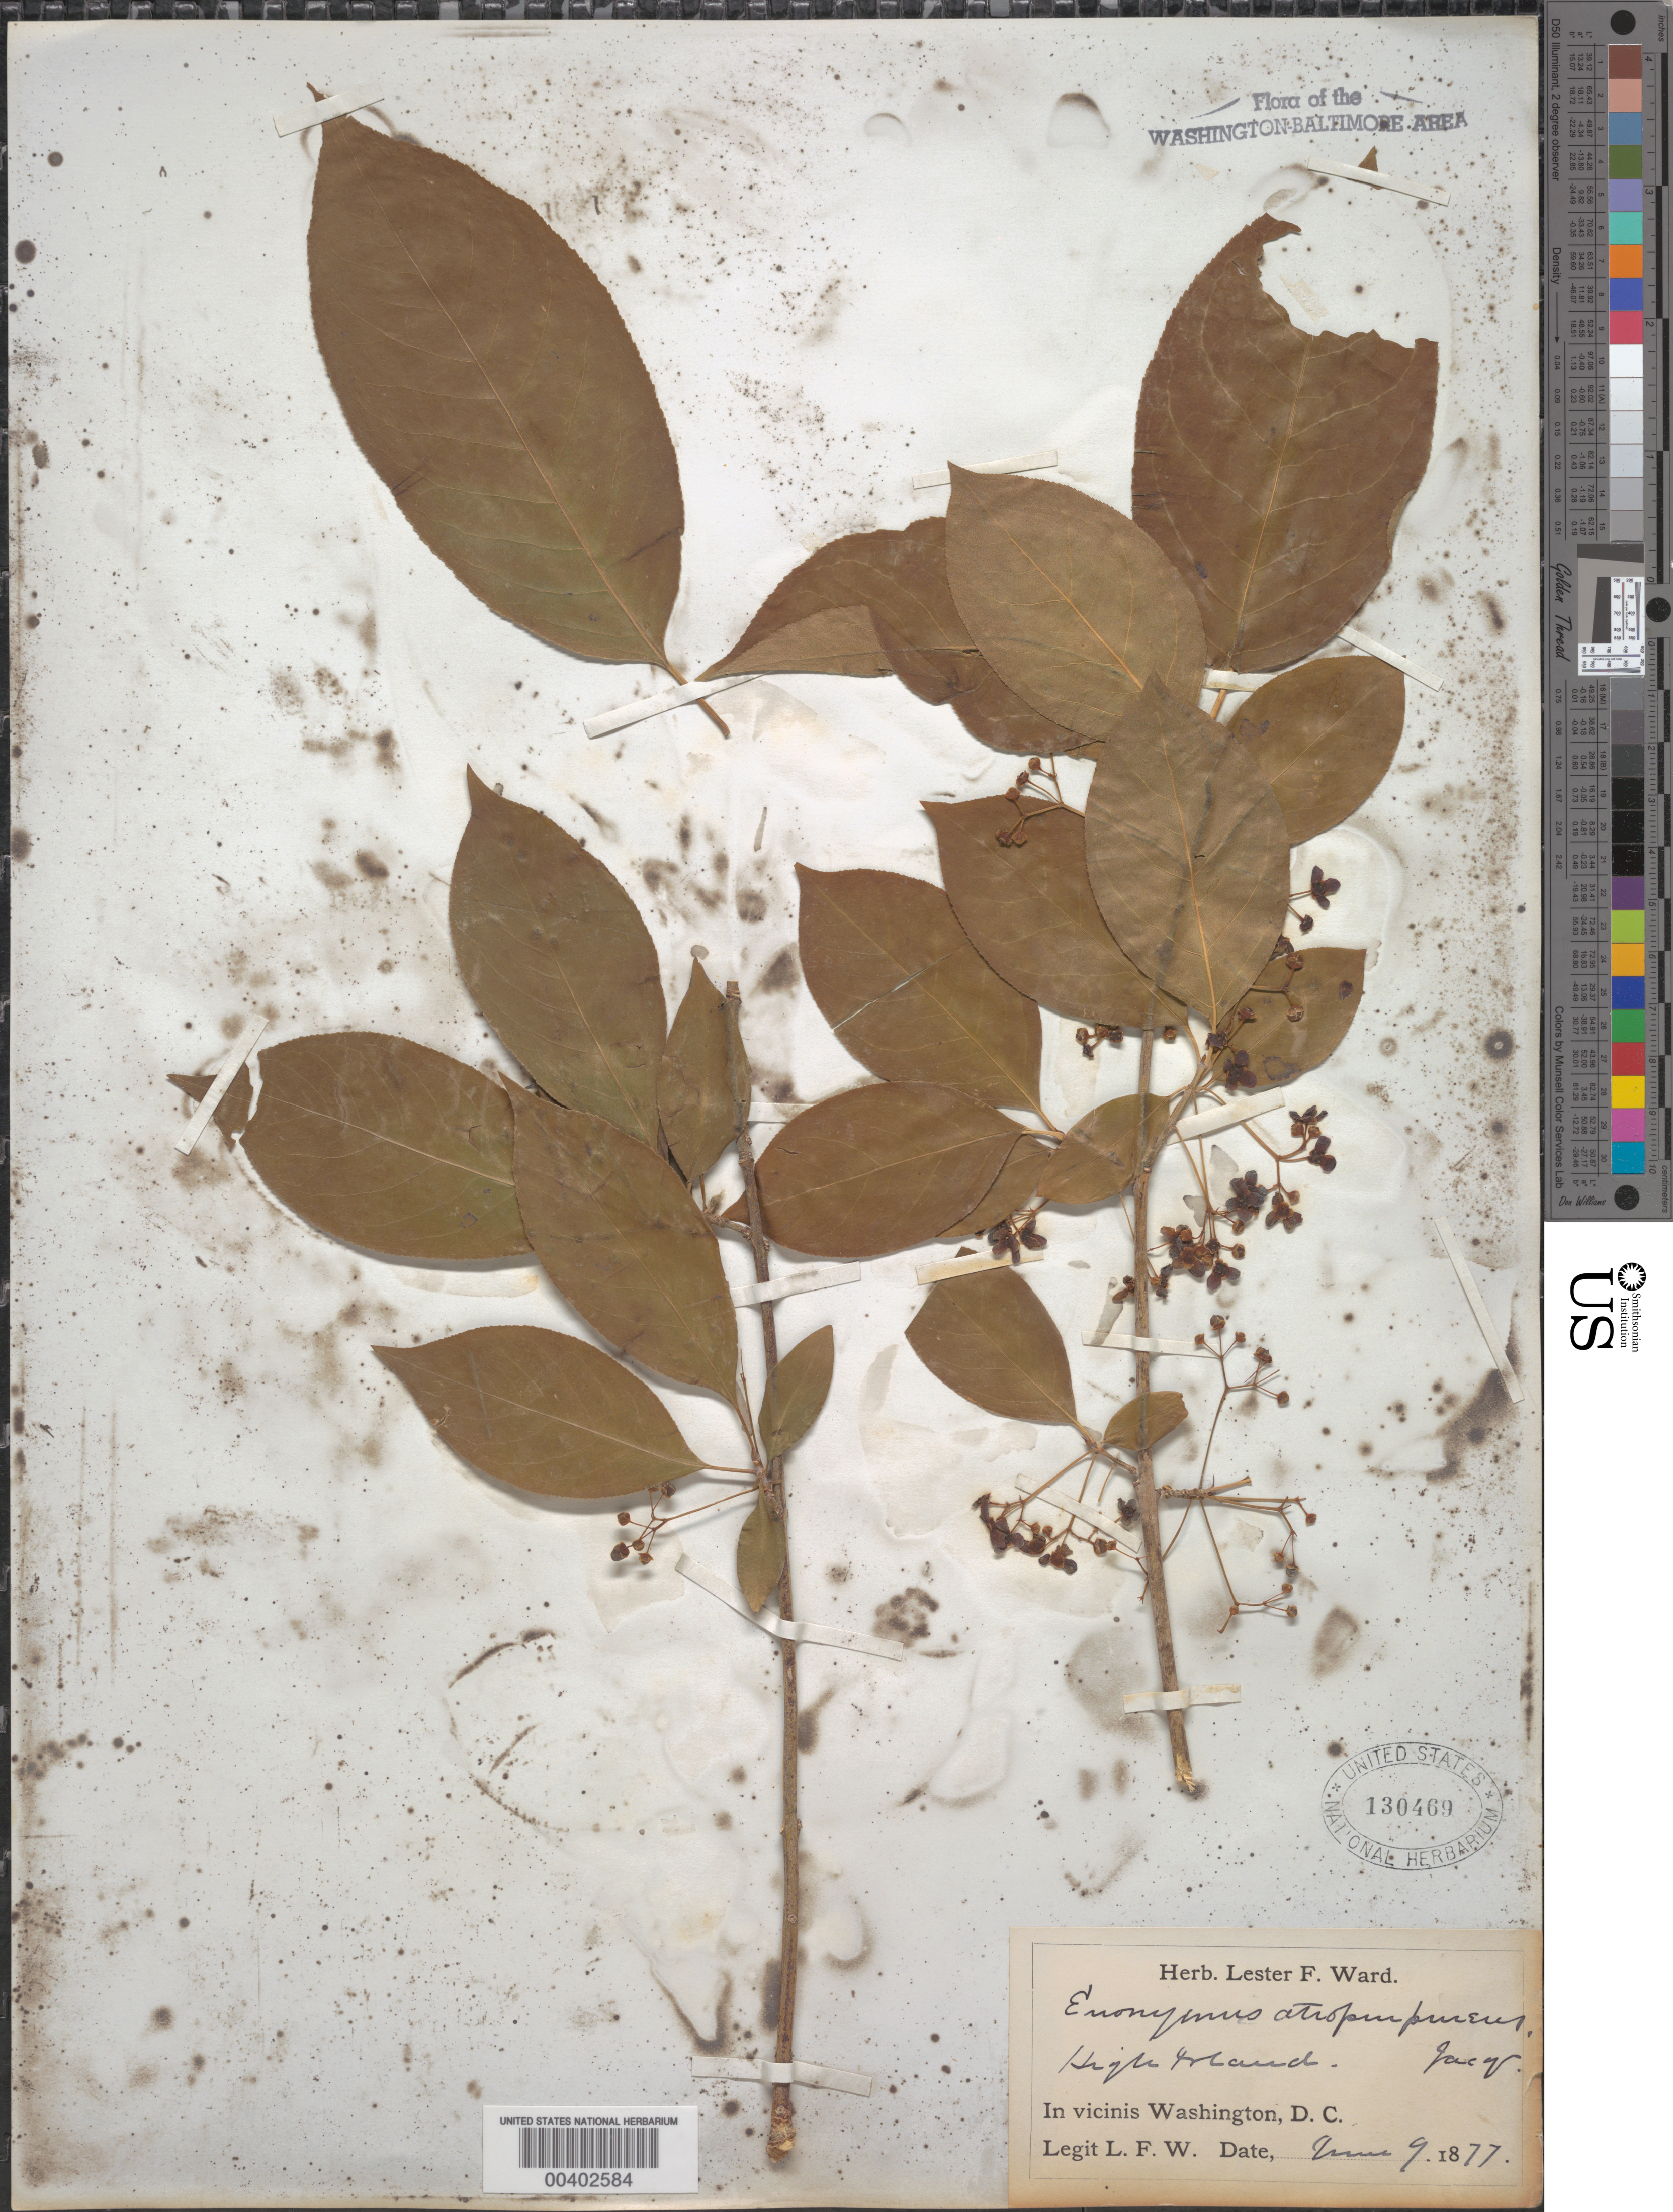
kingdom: Plantae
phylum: Tracheophyta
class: Magnoliopsida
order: Celastrales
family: Celastraceae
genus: Euonymus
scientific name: Euonymus atropurpureus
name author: Jacq.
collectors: L. F. Ward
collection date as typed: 09 Jun 1877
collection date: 1877-06-09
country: United States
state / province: Maryland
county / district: Montgomery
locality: High Island C. & O. Canal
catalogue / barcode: US 130469